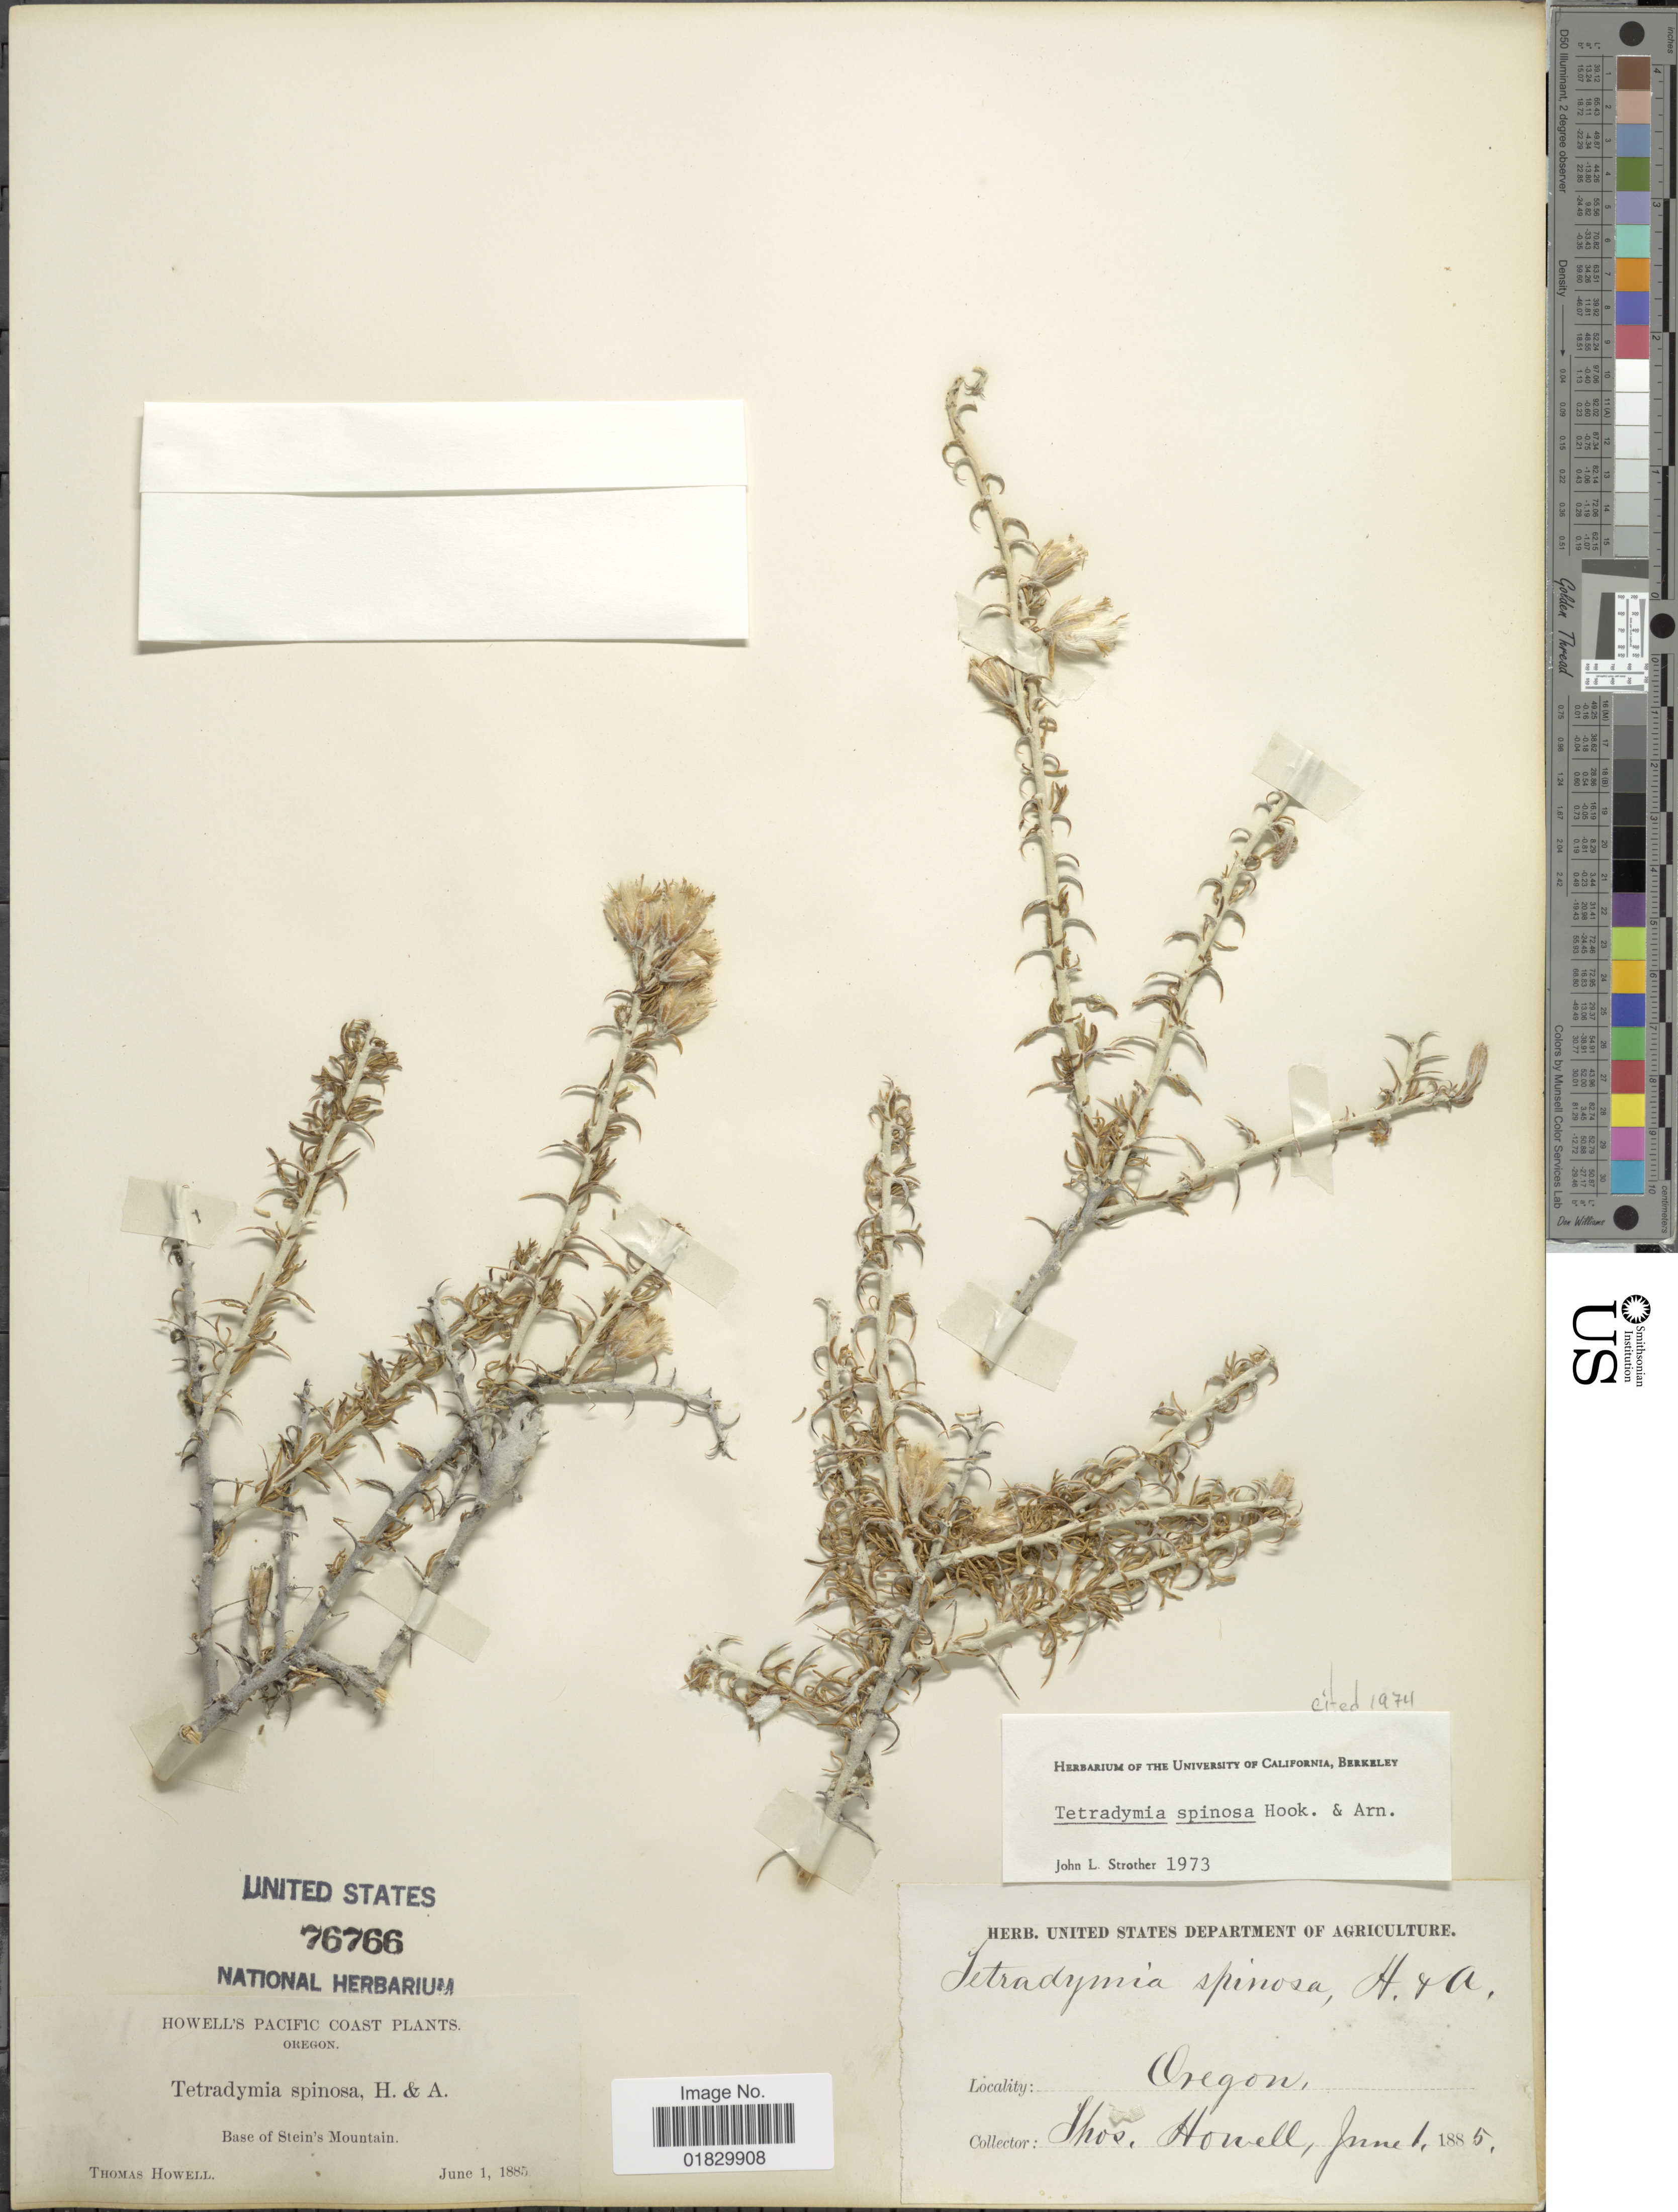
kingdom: Plantae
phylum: Tracheophyta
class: Magnoliopsida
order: Asterales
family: Asteraceae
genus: Tetradymia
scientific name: Tetradymia spinosa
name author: Hook. & Arn.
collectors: T. Howell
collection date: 1885-06-01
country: United States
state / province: Oregon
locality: Howell's Pacific Coast, Base of Stein's Mountain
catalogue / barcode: US 76766